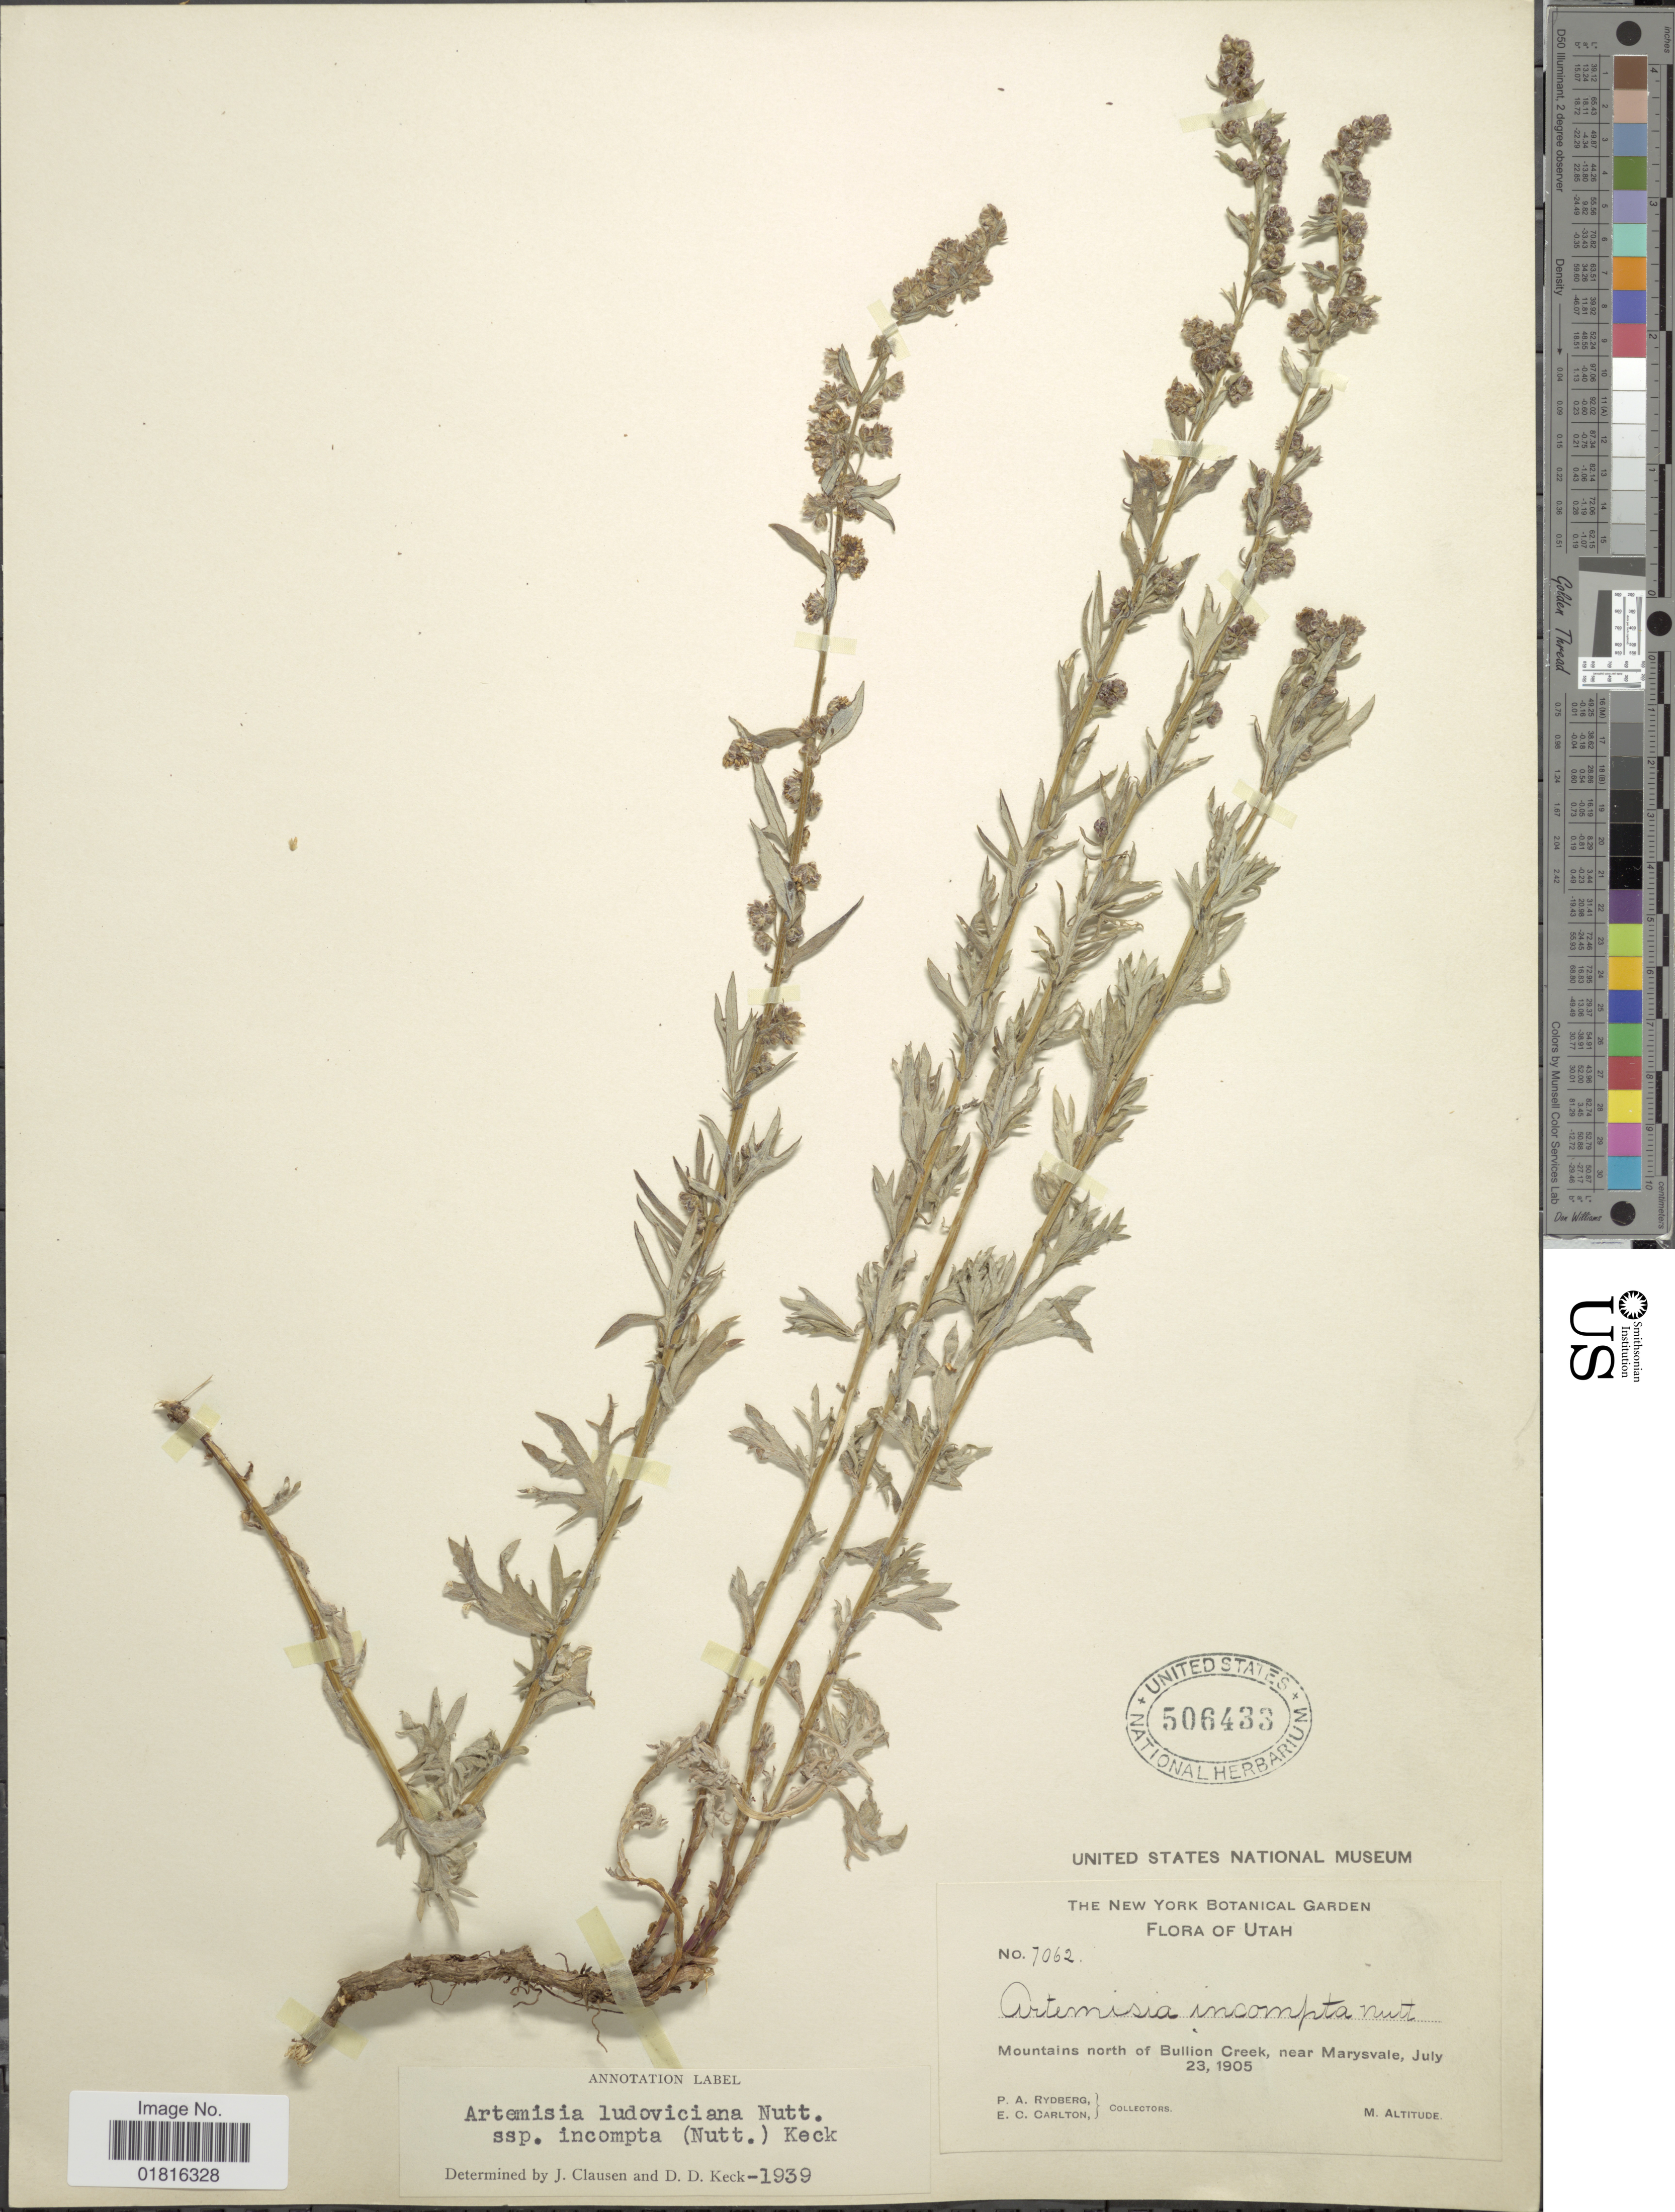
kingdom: Plantae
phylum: Tracheophyta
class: Magnoliopsida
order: Asterales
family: Asteraceae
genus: Artemisia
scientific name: Artemisia ludoviciana subsp. incompta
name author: (Nutt.) D.D. Keck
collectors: P. A. Rydberg & E. Carlton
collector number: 7062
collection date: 1905-07-23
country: United States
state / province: Utah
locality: Mountains north of Bulion Creek, near Marysvale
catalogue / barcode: US 506433